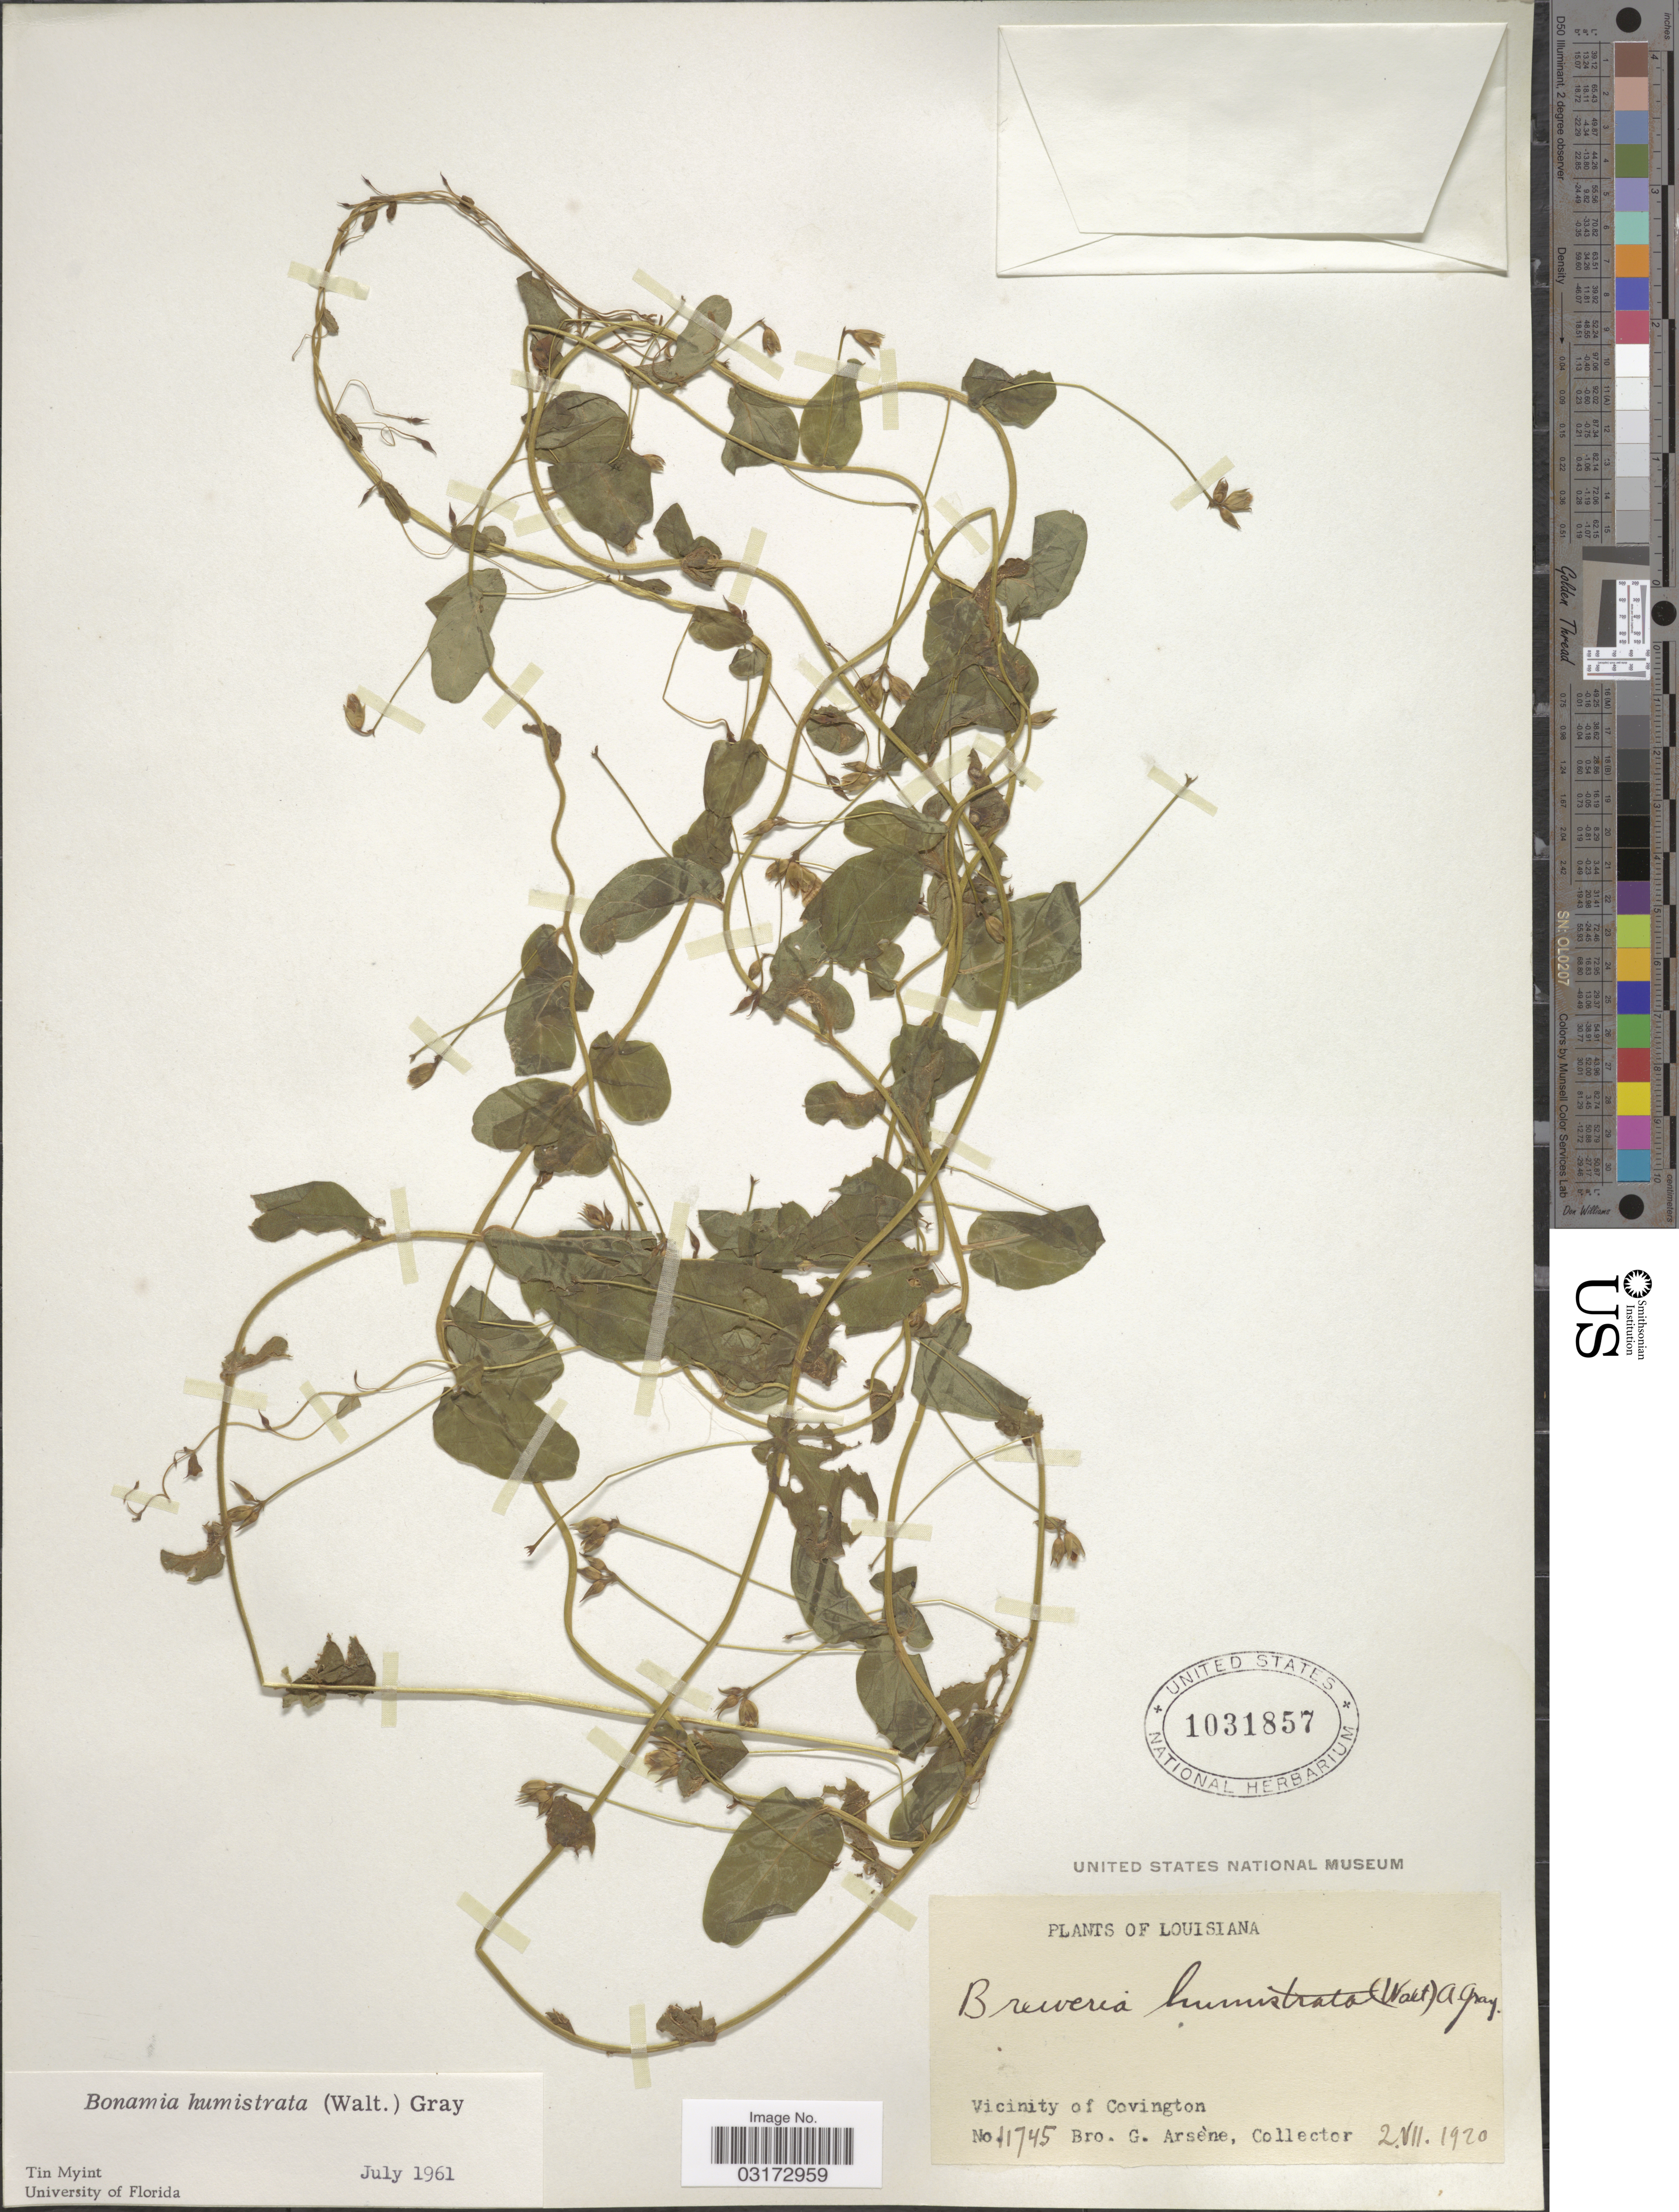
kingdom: Plantae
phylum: Tracheophyta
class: Magnoliopsida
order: Solanales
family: Convolvulaceae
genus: Stylisma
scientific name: Stylisma humistrata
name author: (Walter) Chapm.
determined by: Strong, Mark T., (BOT), Smithsonian Institution - National Museum of Natural History (UNITED STATES)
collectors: Bro. G. Arsène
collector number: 11745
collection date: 1920-07-02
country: United States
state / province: Louisiana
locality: Vicinity of Covington.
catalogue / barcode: US 1031857